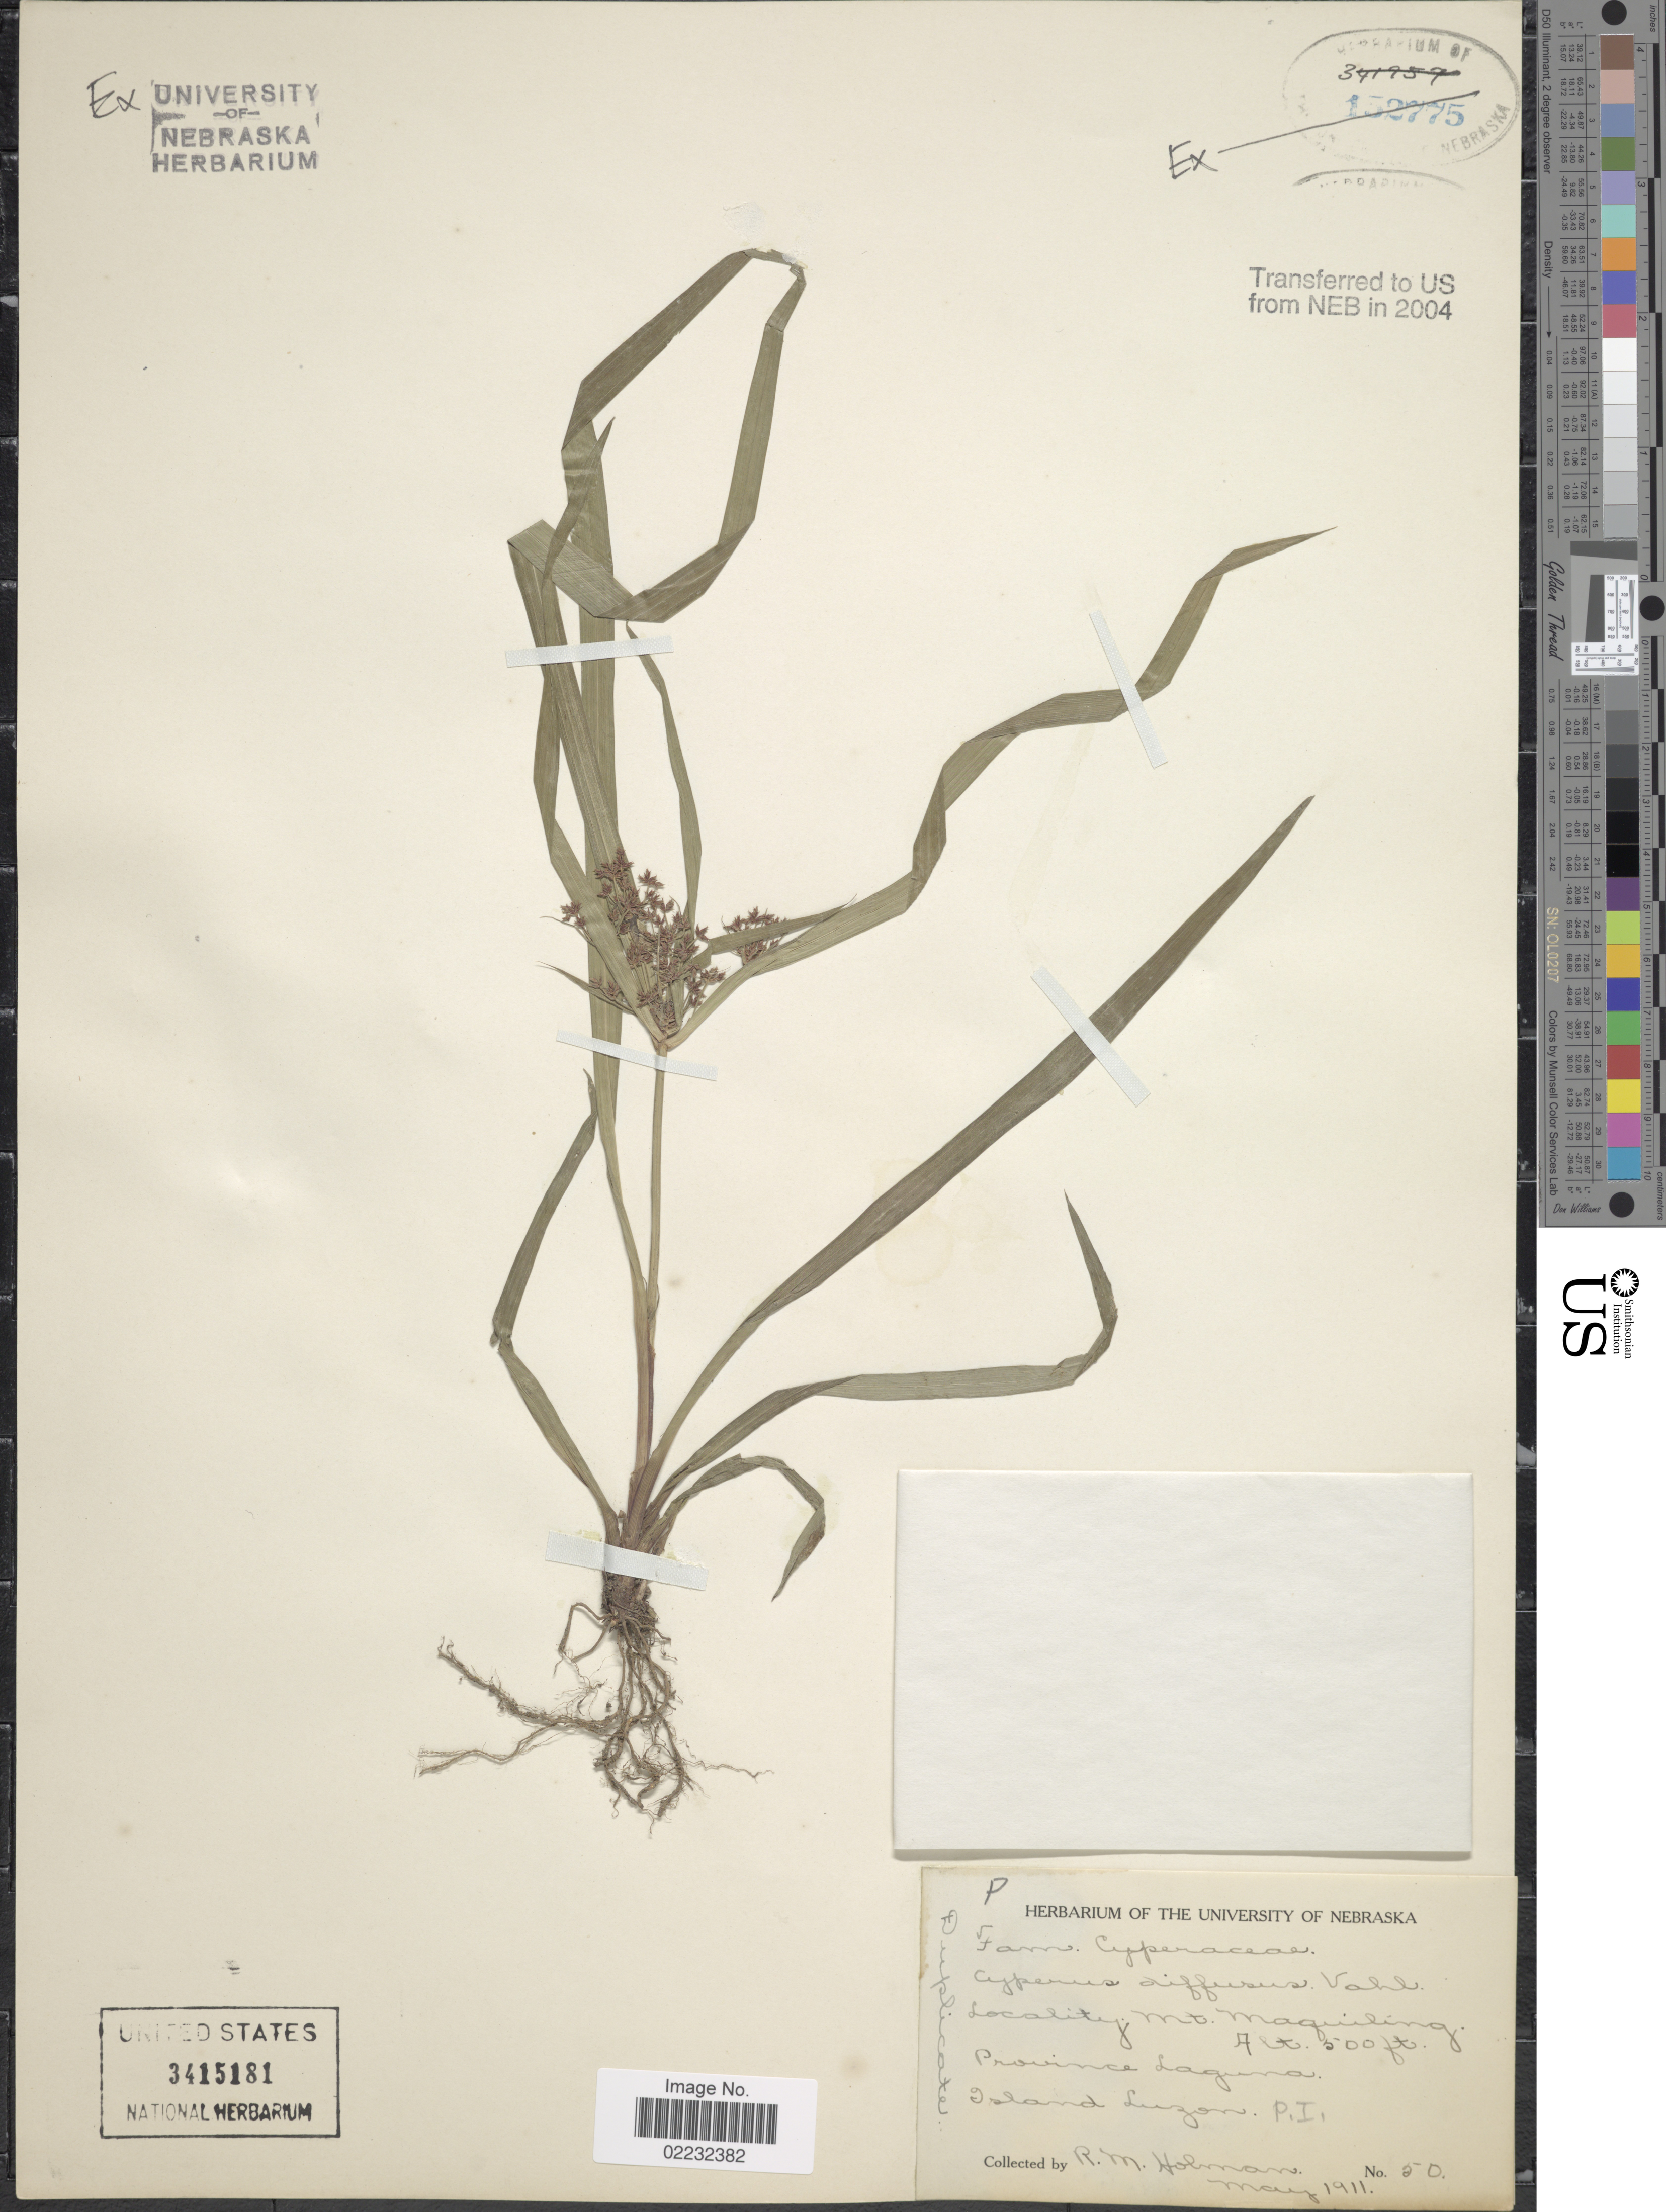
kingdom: Plantae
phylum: Tracheophyta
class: Liliopsida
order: Poales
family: Cyperaceae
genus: Cyperus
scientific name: Cyperus diffusus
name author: Vahl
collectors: R. Holman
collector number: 50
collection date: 1911-05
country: Philippines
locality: Mt. Maquiling, Province Laguna, Island Luzon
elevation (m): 152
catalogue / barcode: US 3415181